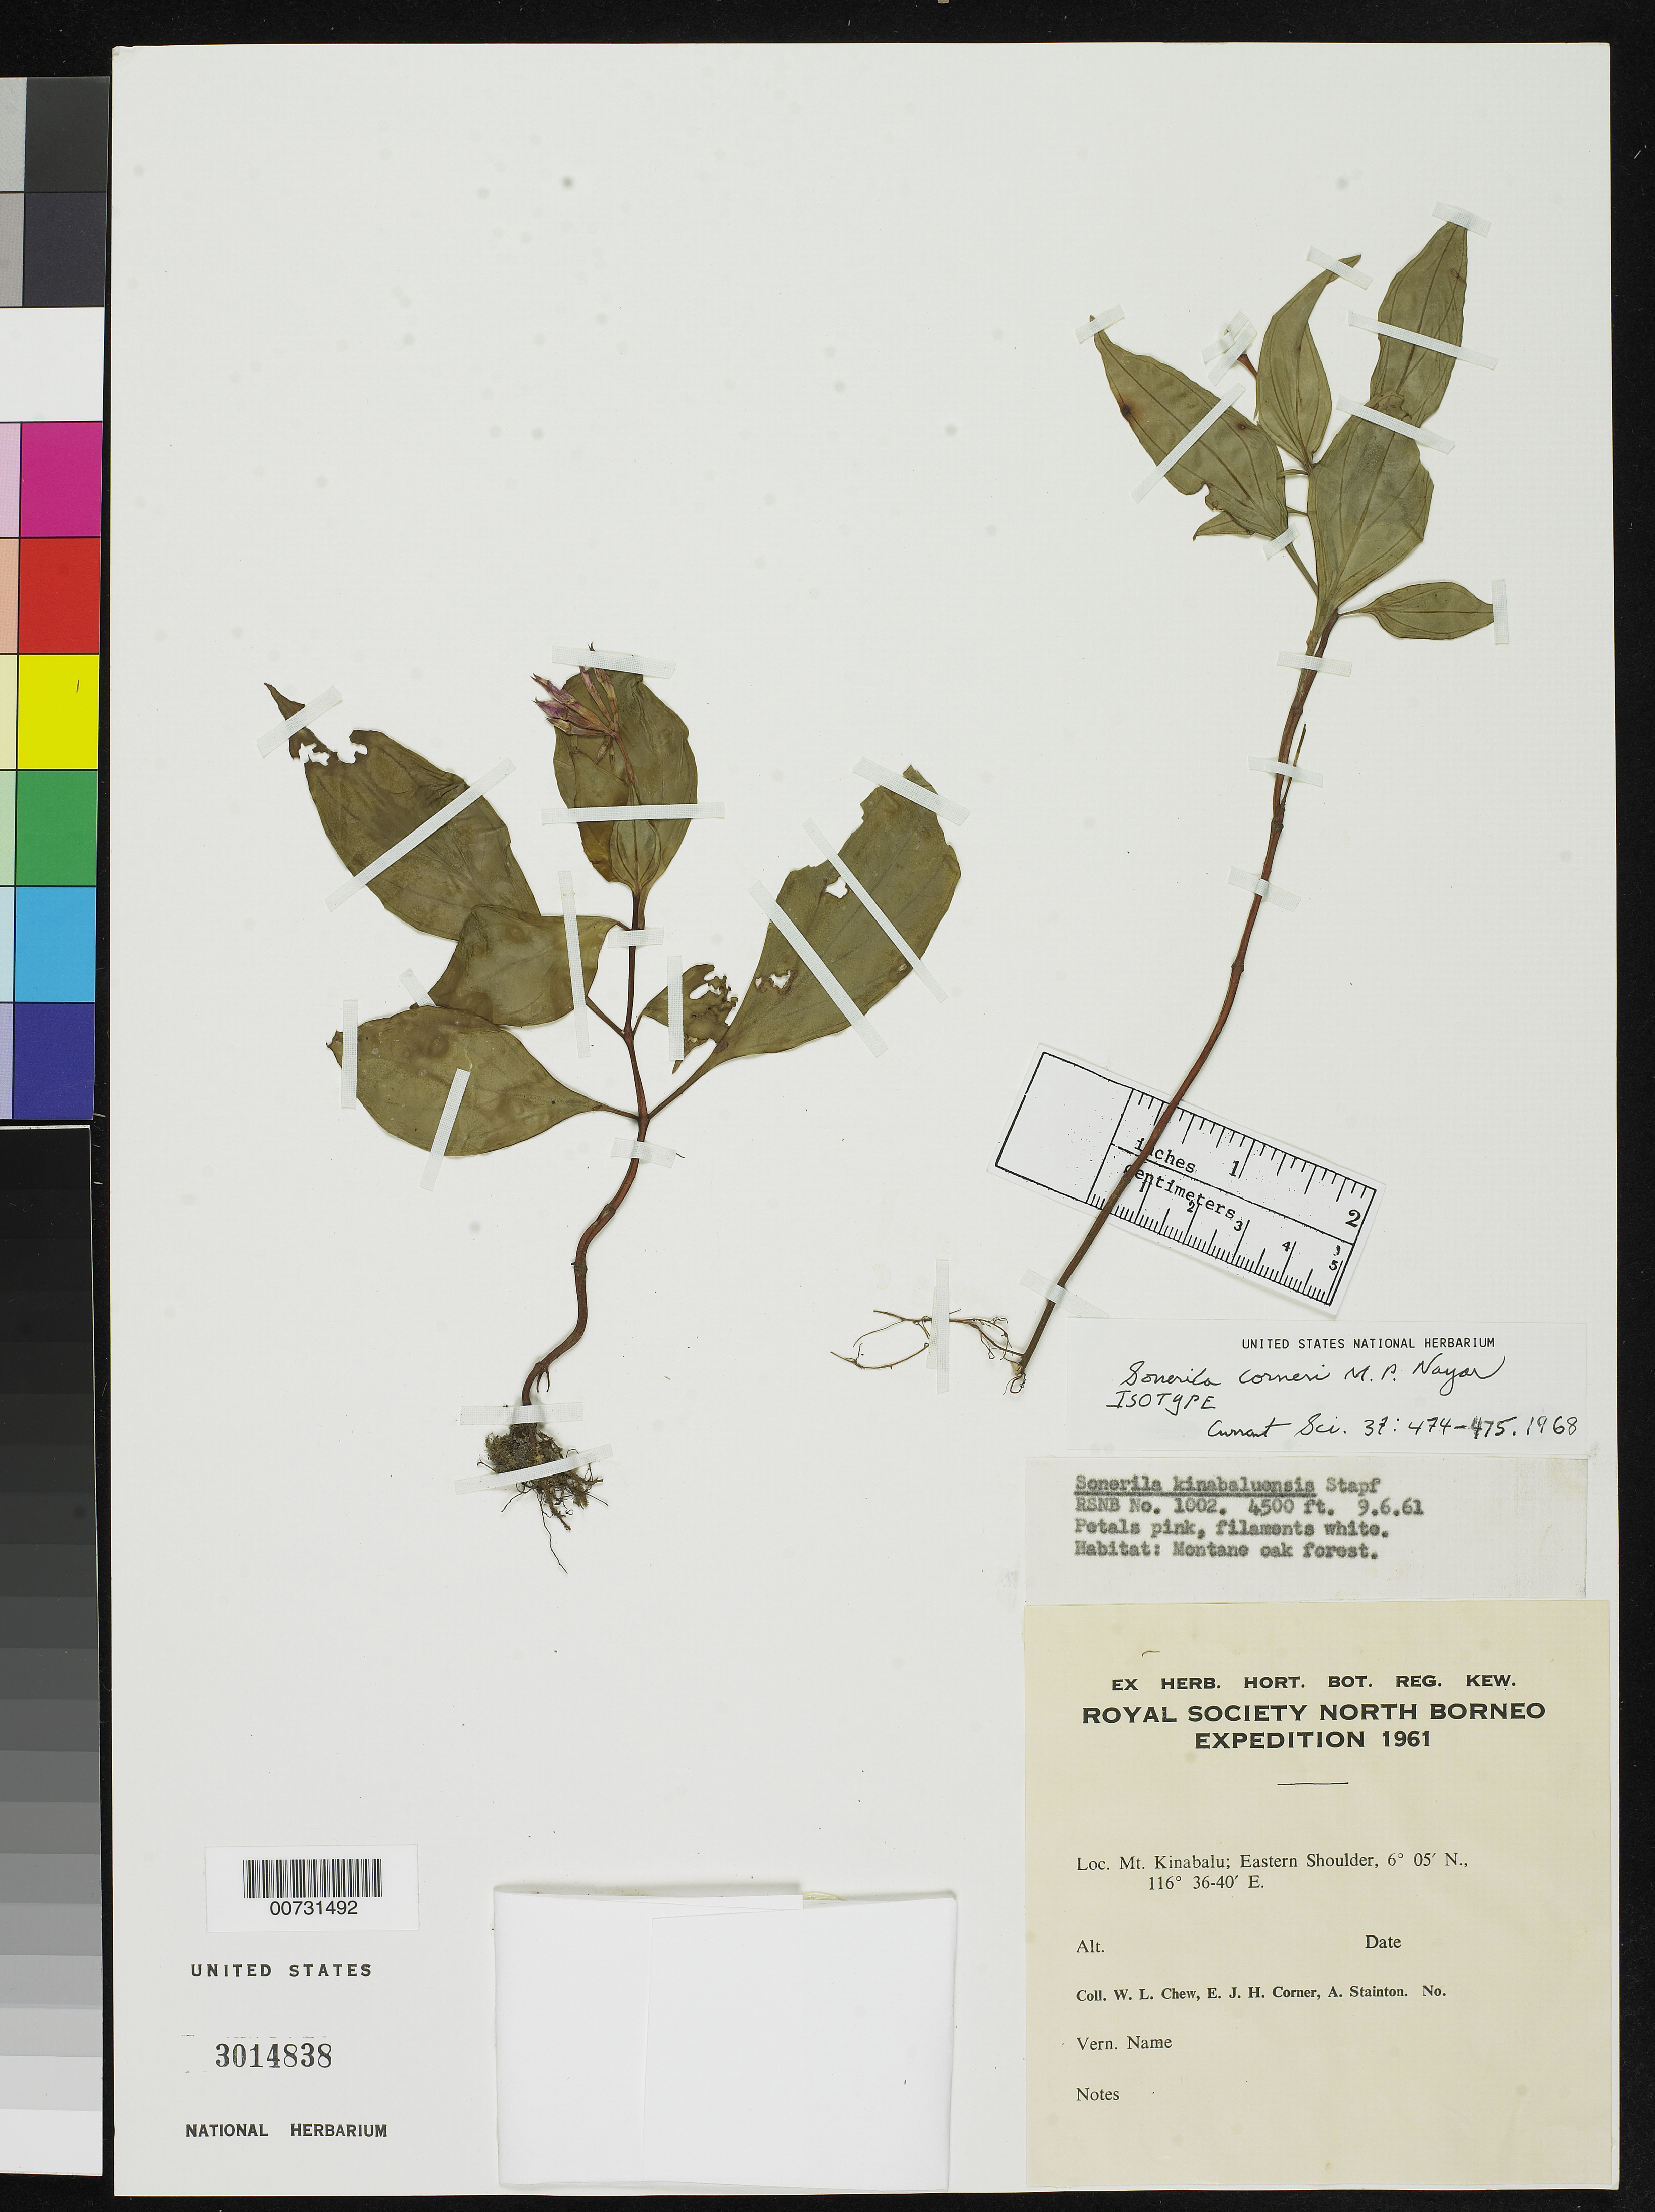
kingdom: Plantae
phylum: Tracheophyta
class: Magnoliopsida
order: Myrtales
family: Melastomataceae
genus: Sonerila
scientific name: Sonerila corneri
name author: M.P. Nayar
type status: Isotype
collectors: W. Chew, E. Corner & A. Stainton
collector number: RSNB 1002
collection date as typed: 09 Jun 1961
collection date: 1961-06-09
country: Malaysia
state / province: Sabah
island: Borneo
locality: Mt. Kinabalu; Eastern Shoulder.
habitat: Montane oak forest.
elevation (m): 1372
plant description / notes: Holotype at K.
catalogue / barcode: US 3014838